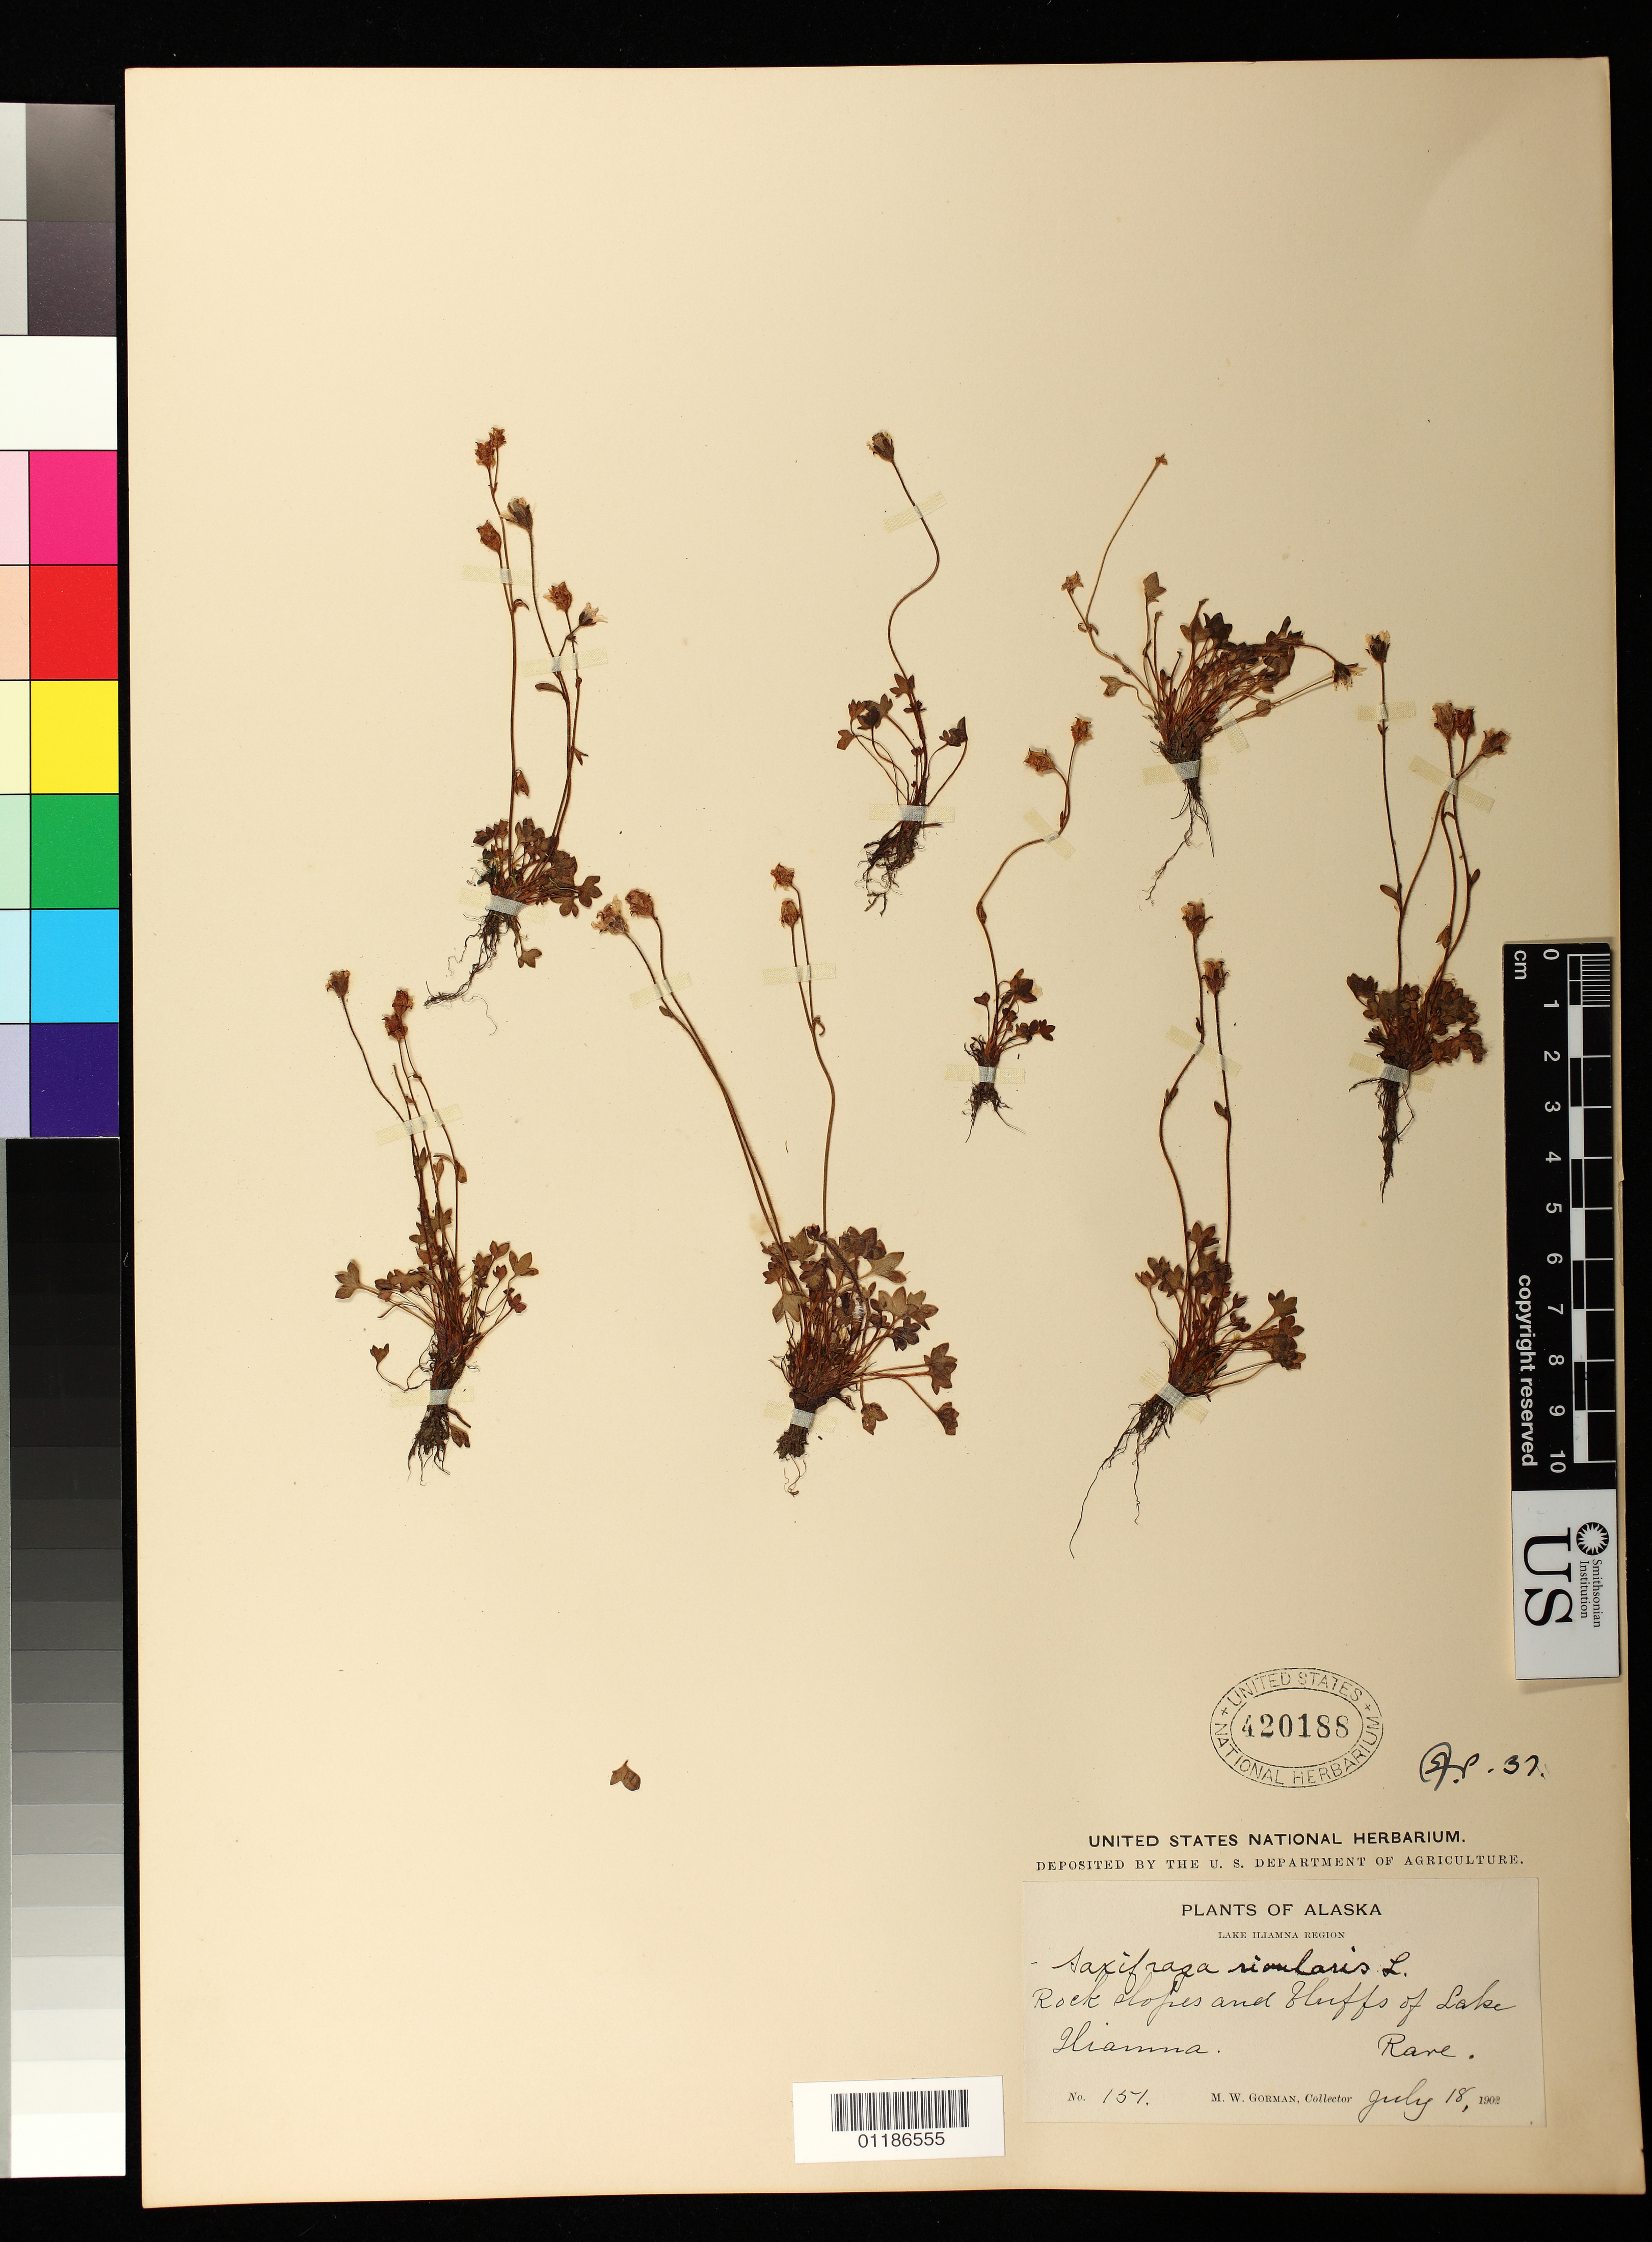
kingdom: Plantae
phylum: Tracheophyta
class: Magnoliopsida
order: Saxifragales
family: Saxifragaceae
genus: Saxifraga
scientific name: Saxifraga rivularis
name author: L.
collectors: M. W. Gorman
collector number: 151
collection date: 1902-07-18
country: United States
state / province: Alaska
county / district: Lake and Peninsula Borough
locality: Rock slopes and bluffs of Lake Iliamna.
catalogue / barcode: US 420188